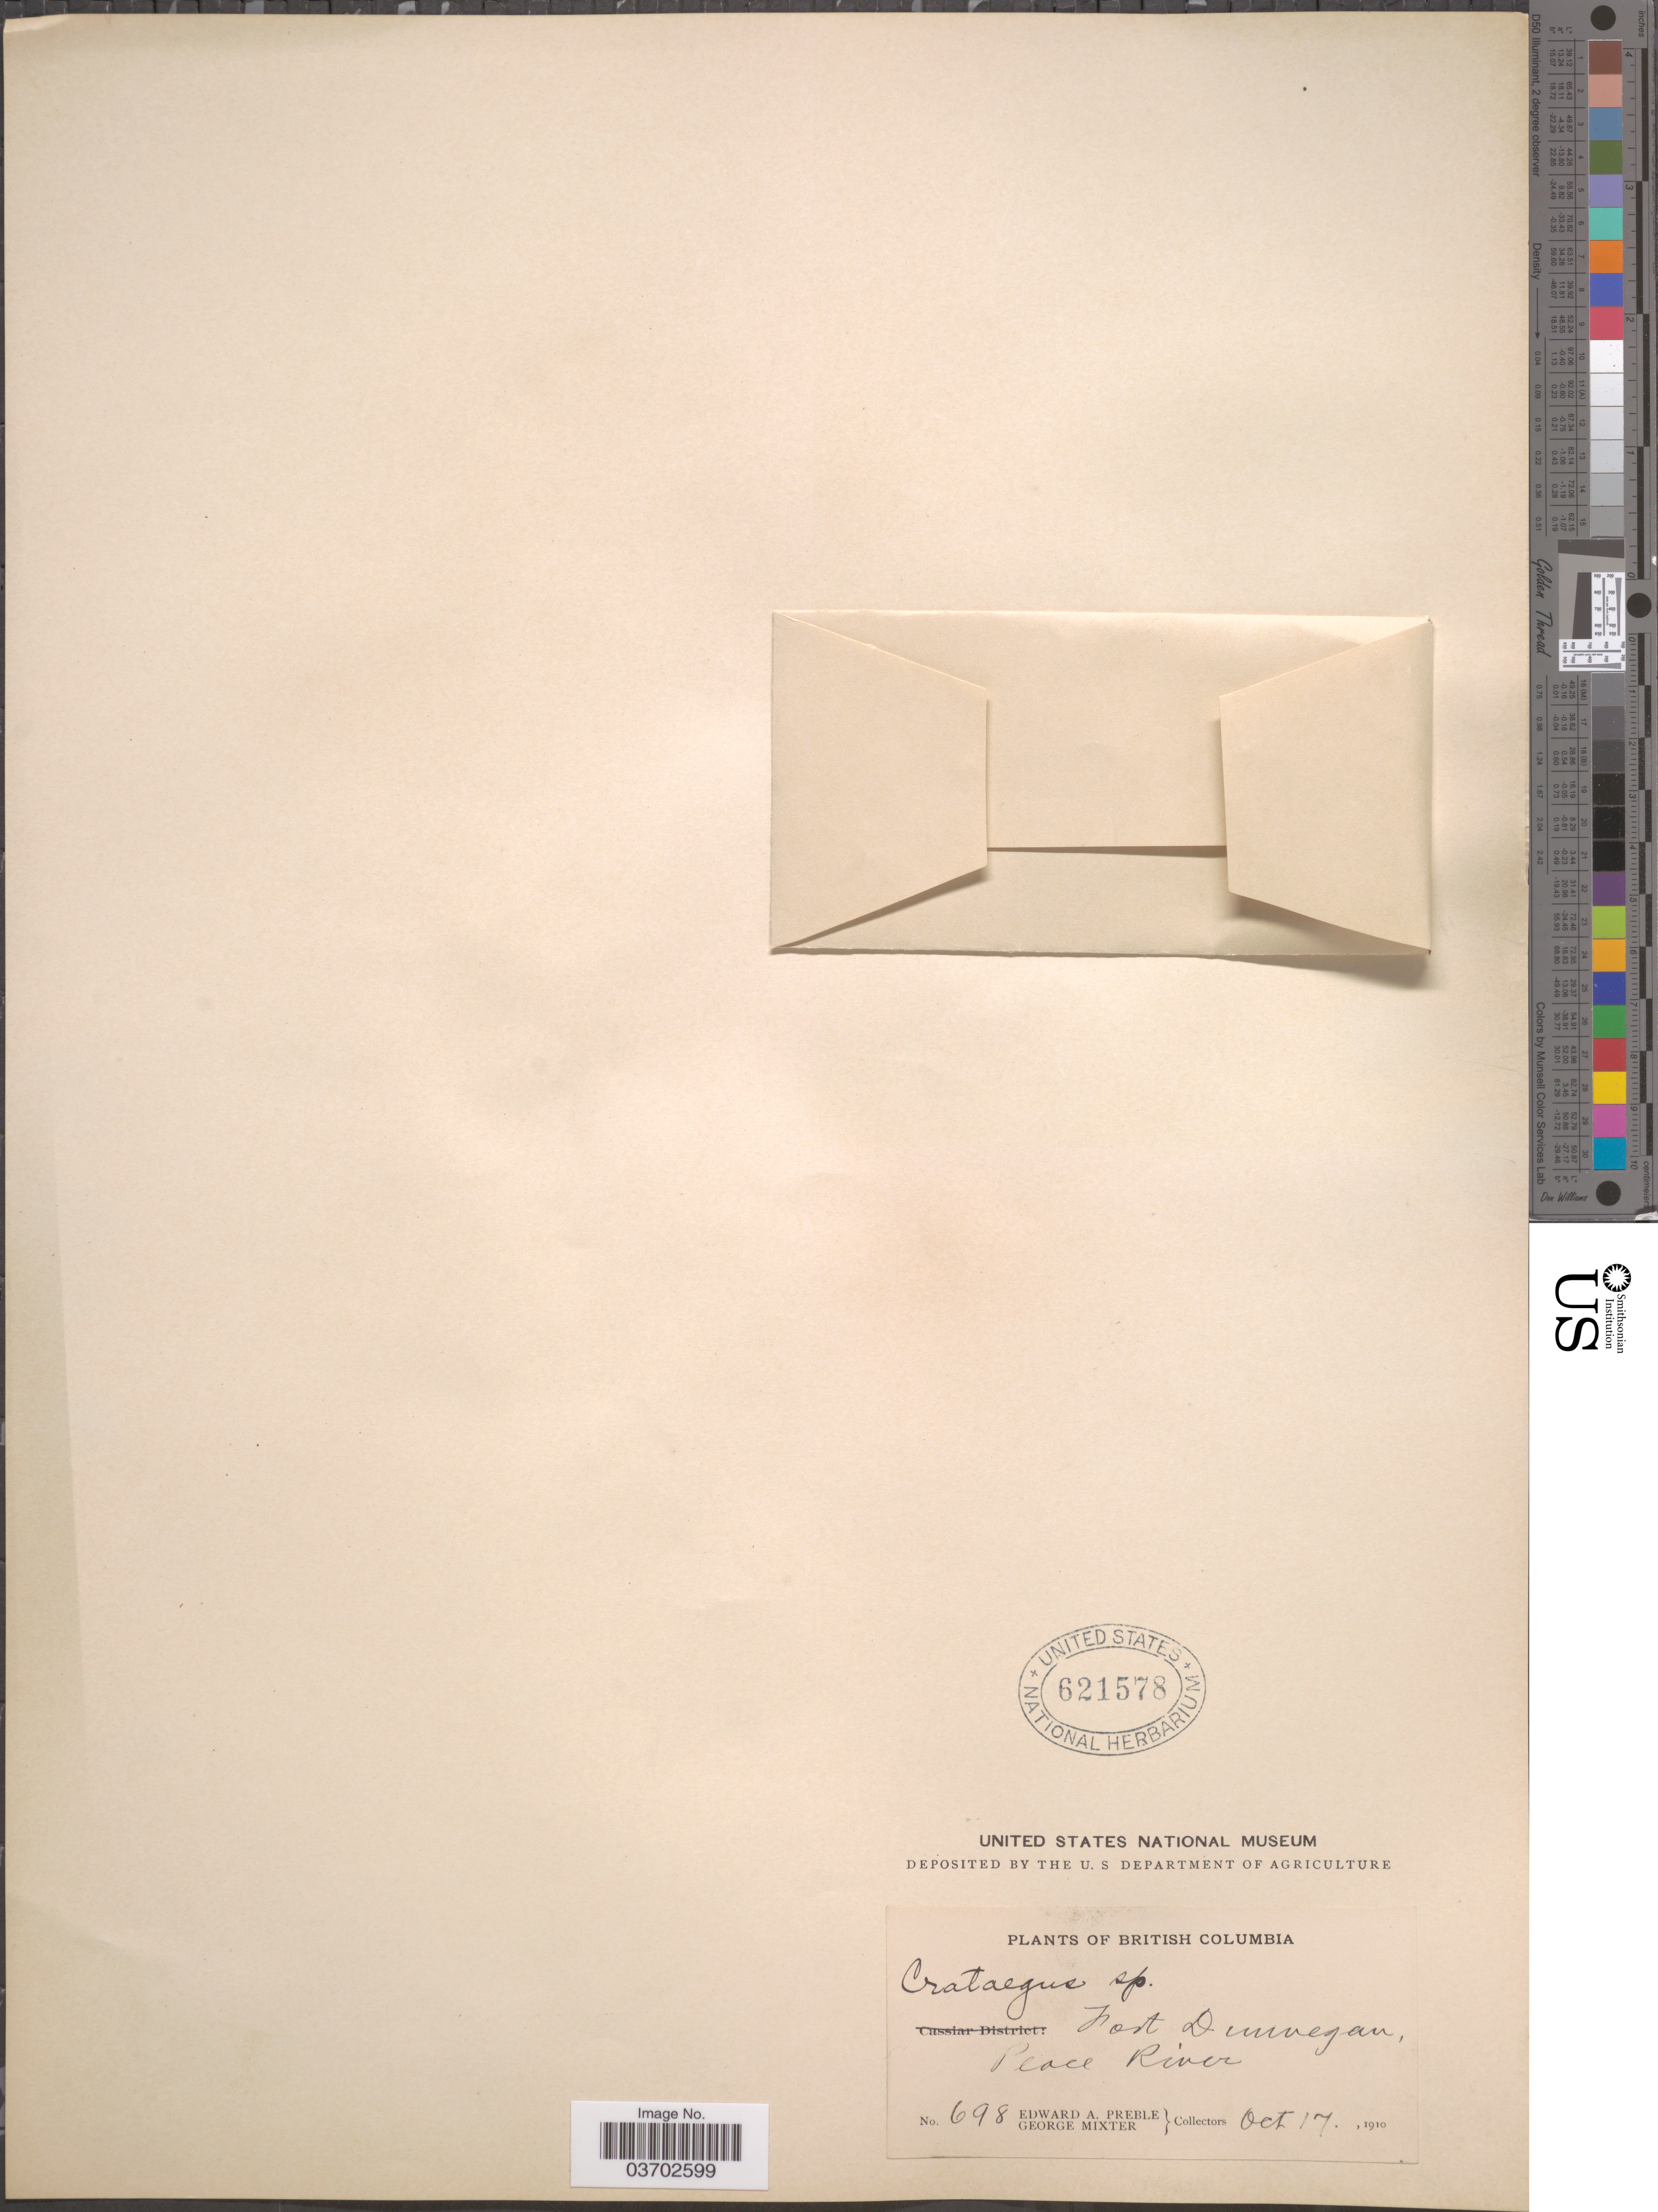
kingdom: Plantae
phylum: Tracheophyta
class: Magnoliopsida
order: Rosales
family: Rosaceae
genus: Crataegus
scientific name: Crataegus sp.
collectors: E. Preble & G. Mixter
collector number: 698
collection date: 1910-10-17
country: Canada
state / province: British Columbia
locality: Fort Dunvegan, Peace River.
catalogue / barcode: US 621578